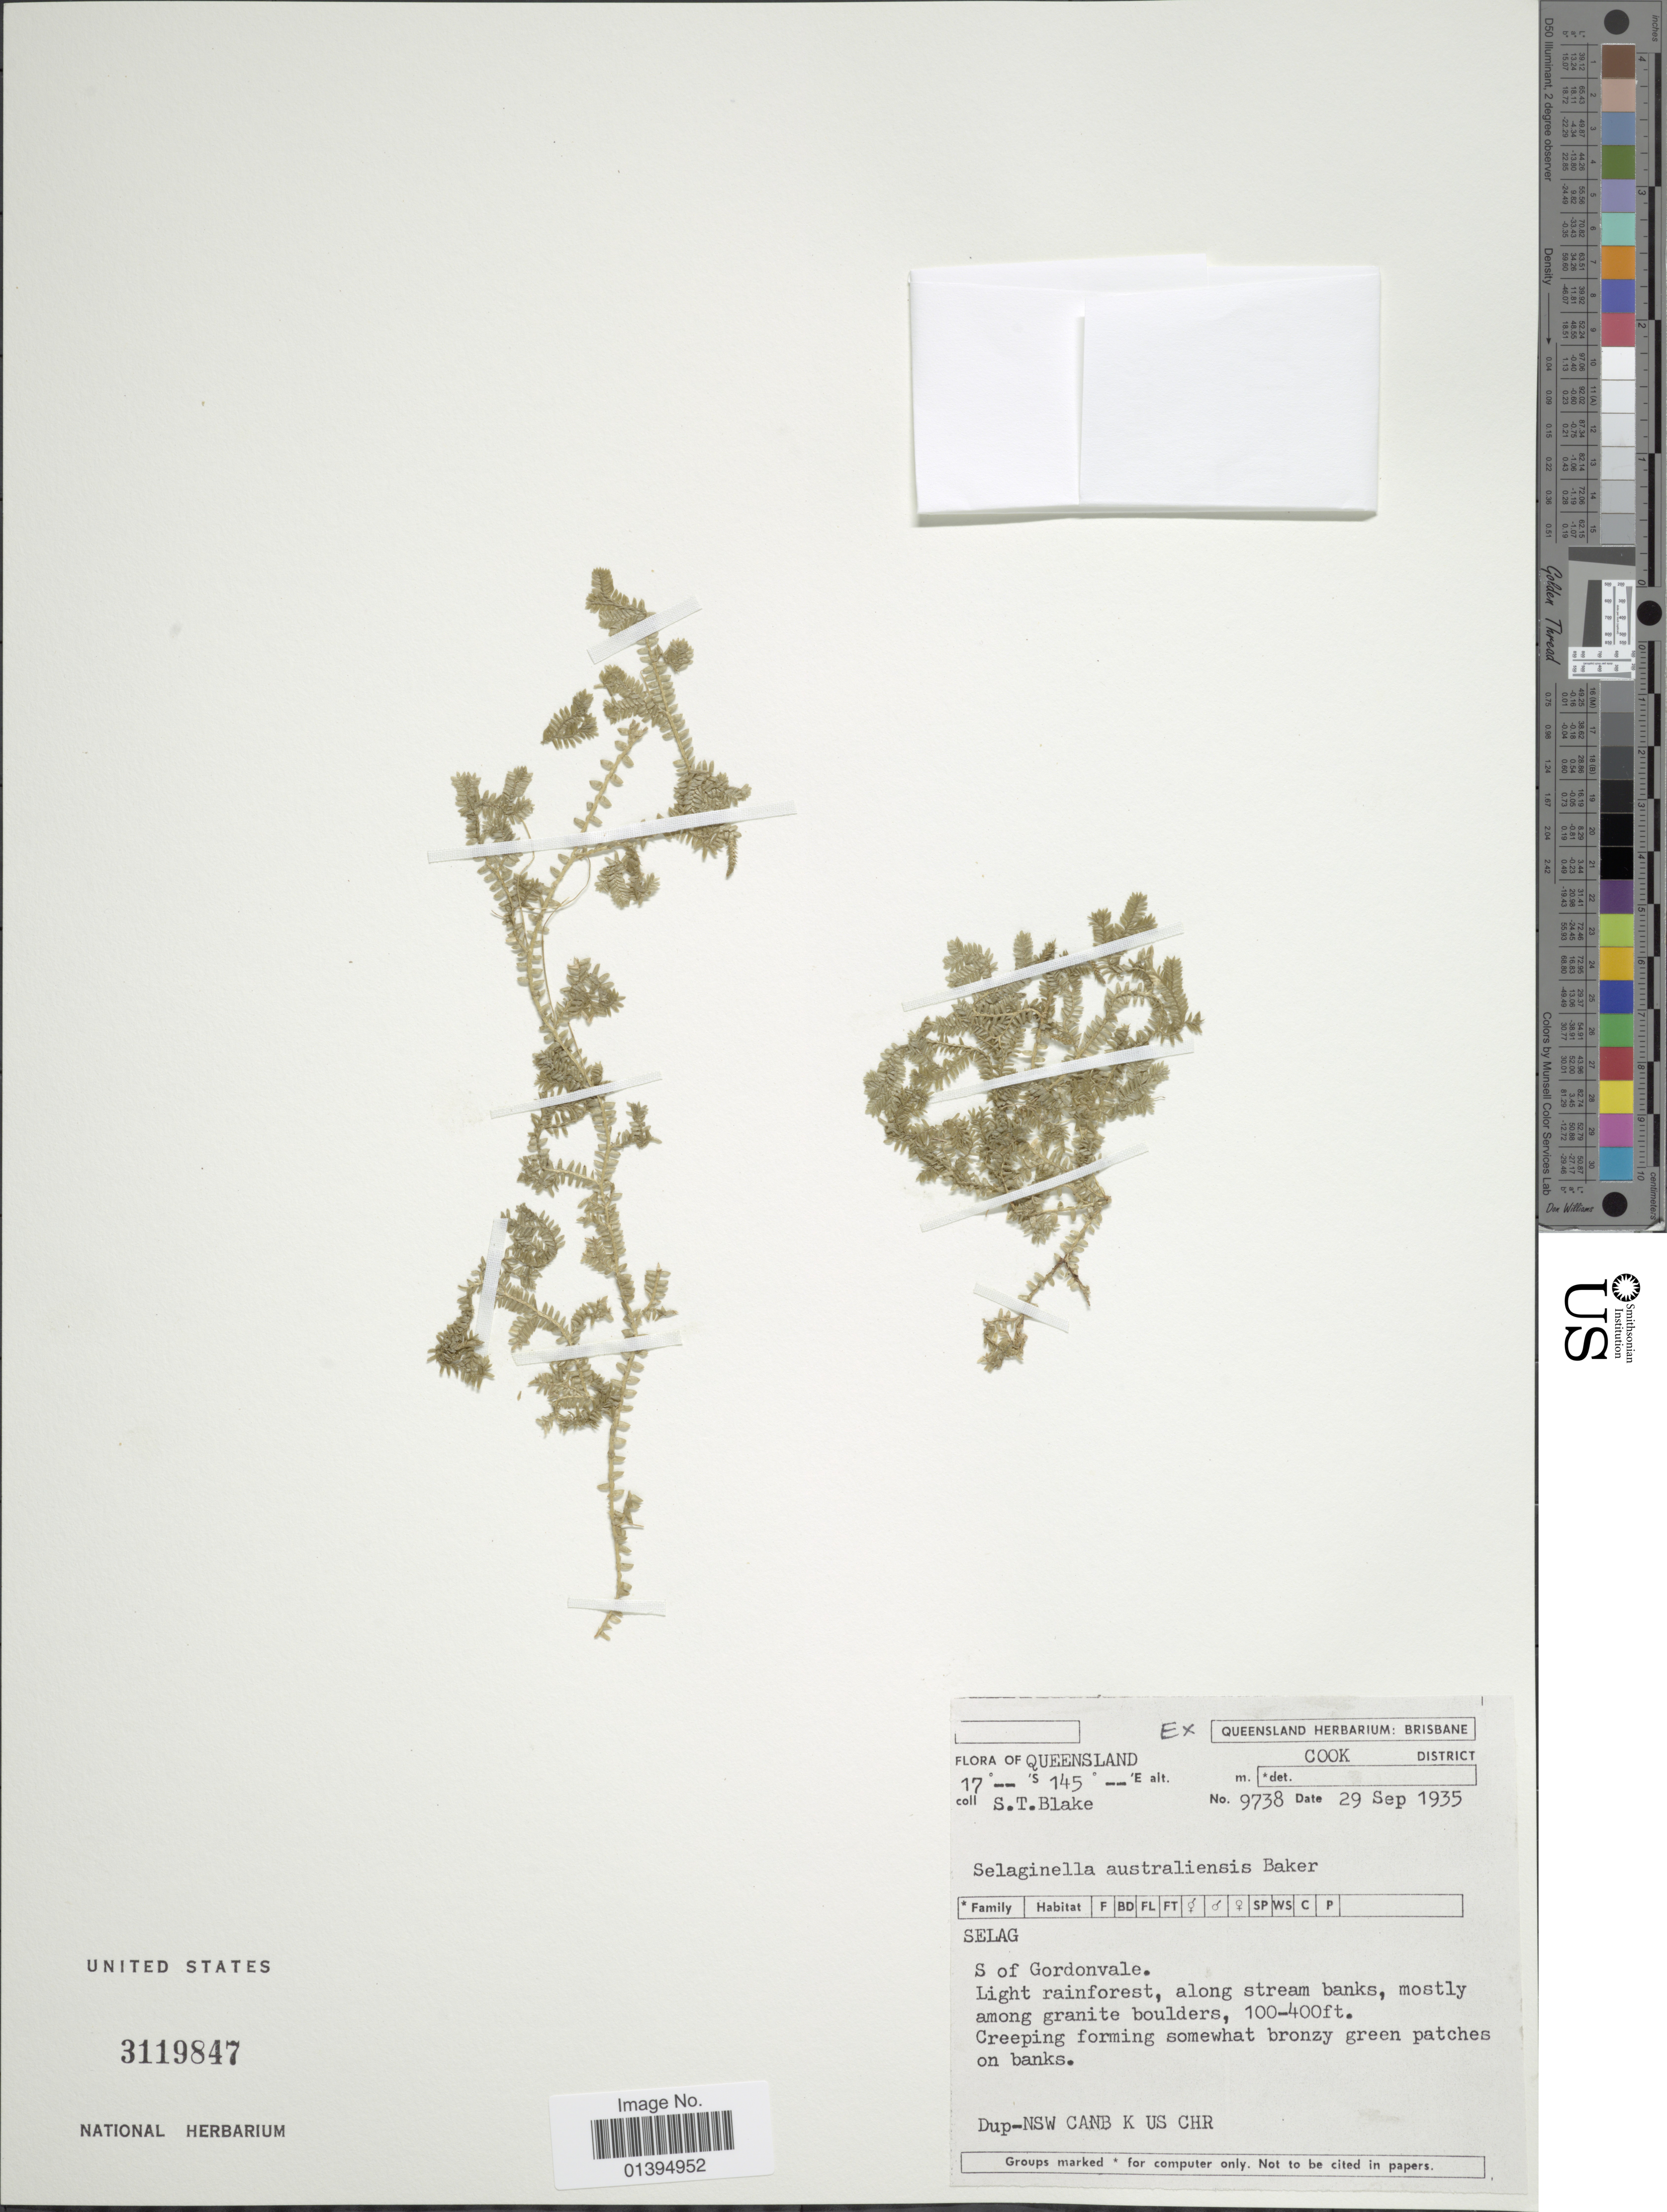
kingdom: Plantae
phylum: Tracheophyta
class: Lycopodiopsida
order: Selaginellales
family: Selaginellaceae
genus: Selaginella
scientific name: Selaginella australiensis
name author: Baker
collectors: S. T. Blake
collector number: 9738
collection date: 1935-09-29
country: Australia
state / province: Queensland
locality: Cook District, S of Gordonvale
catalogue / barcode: US 3119847